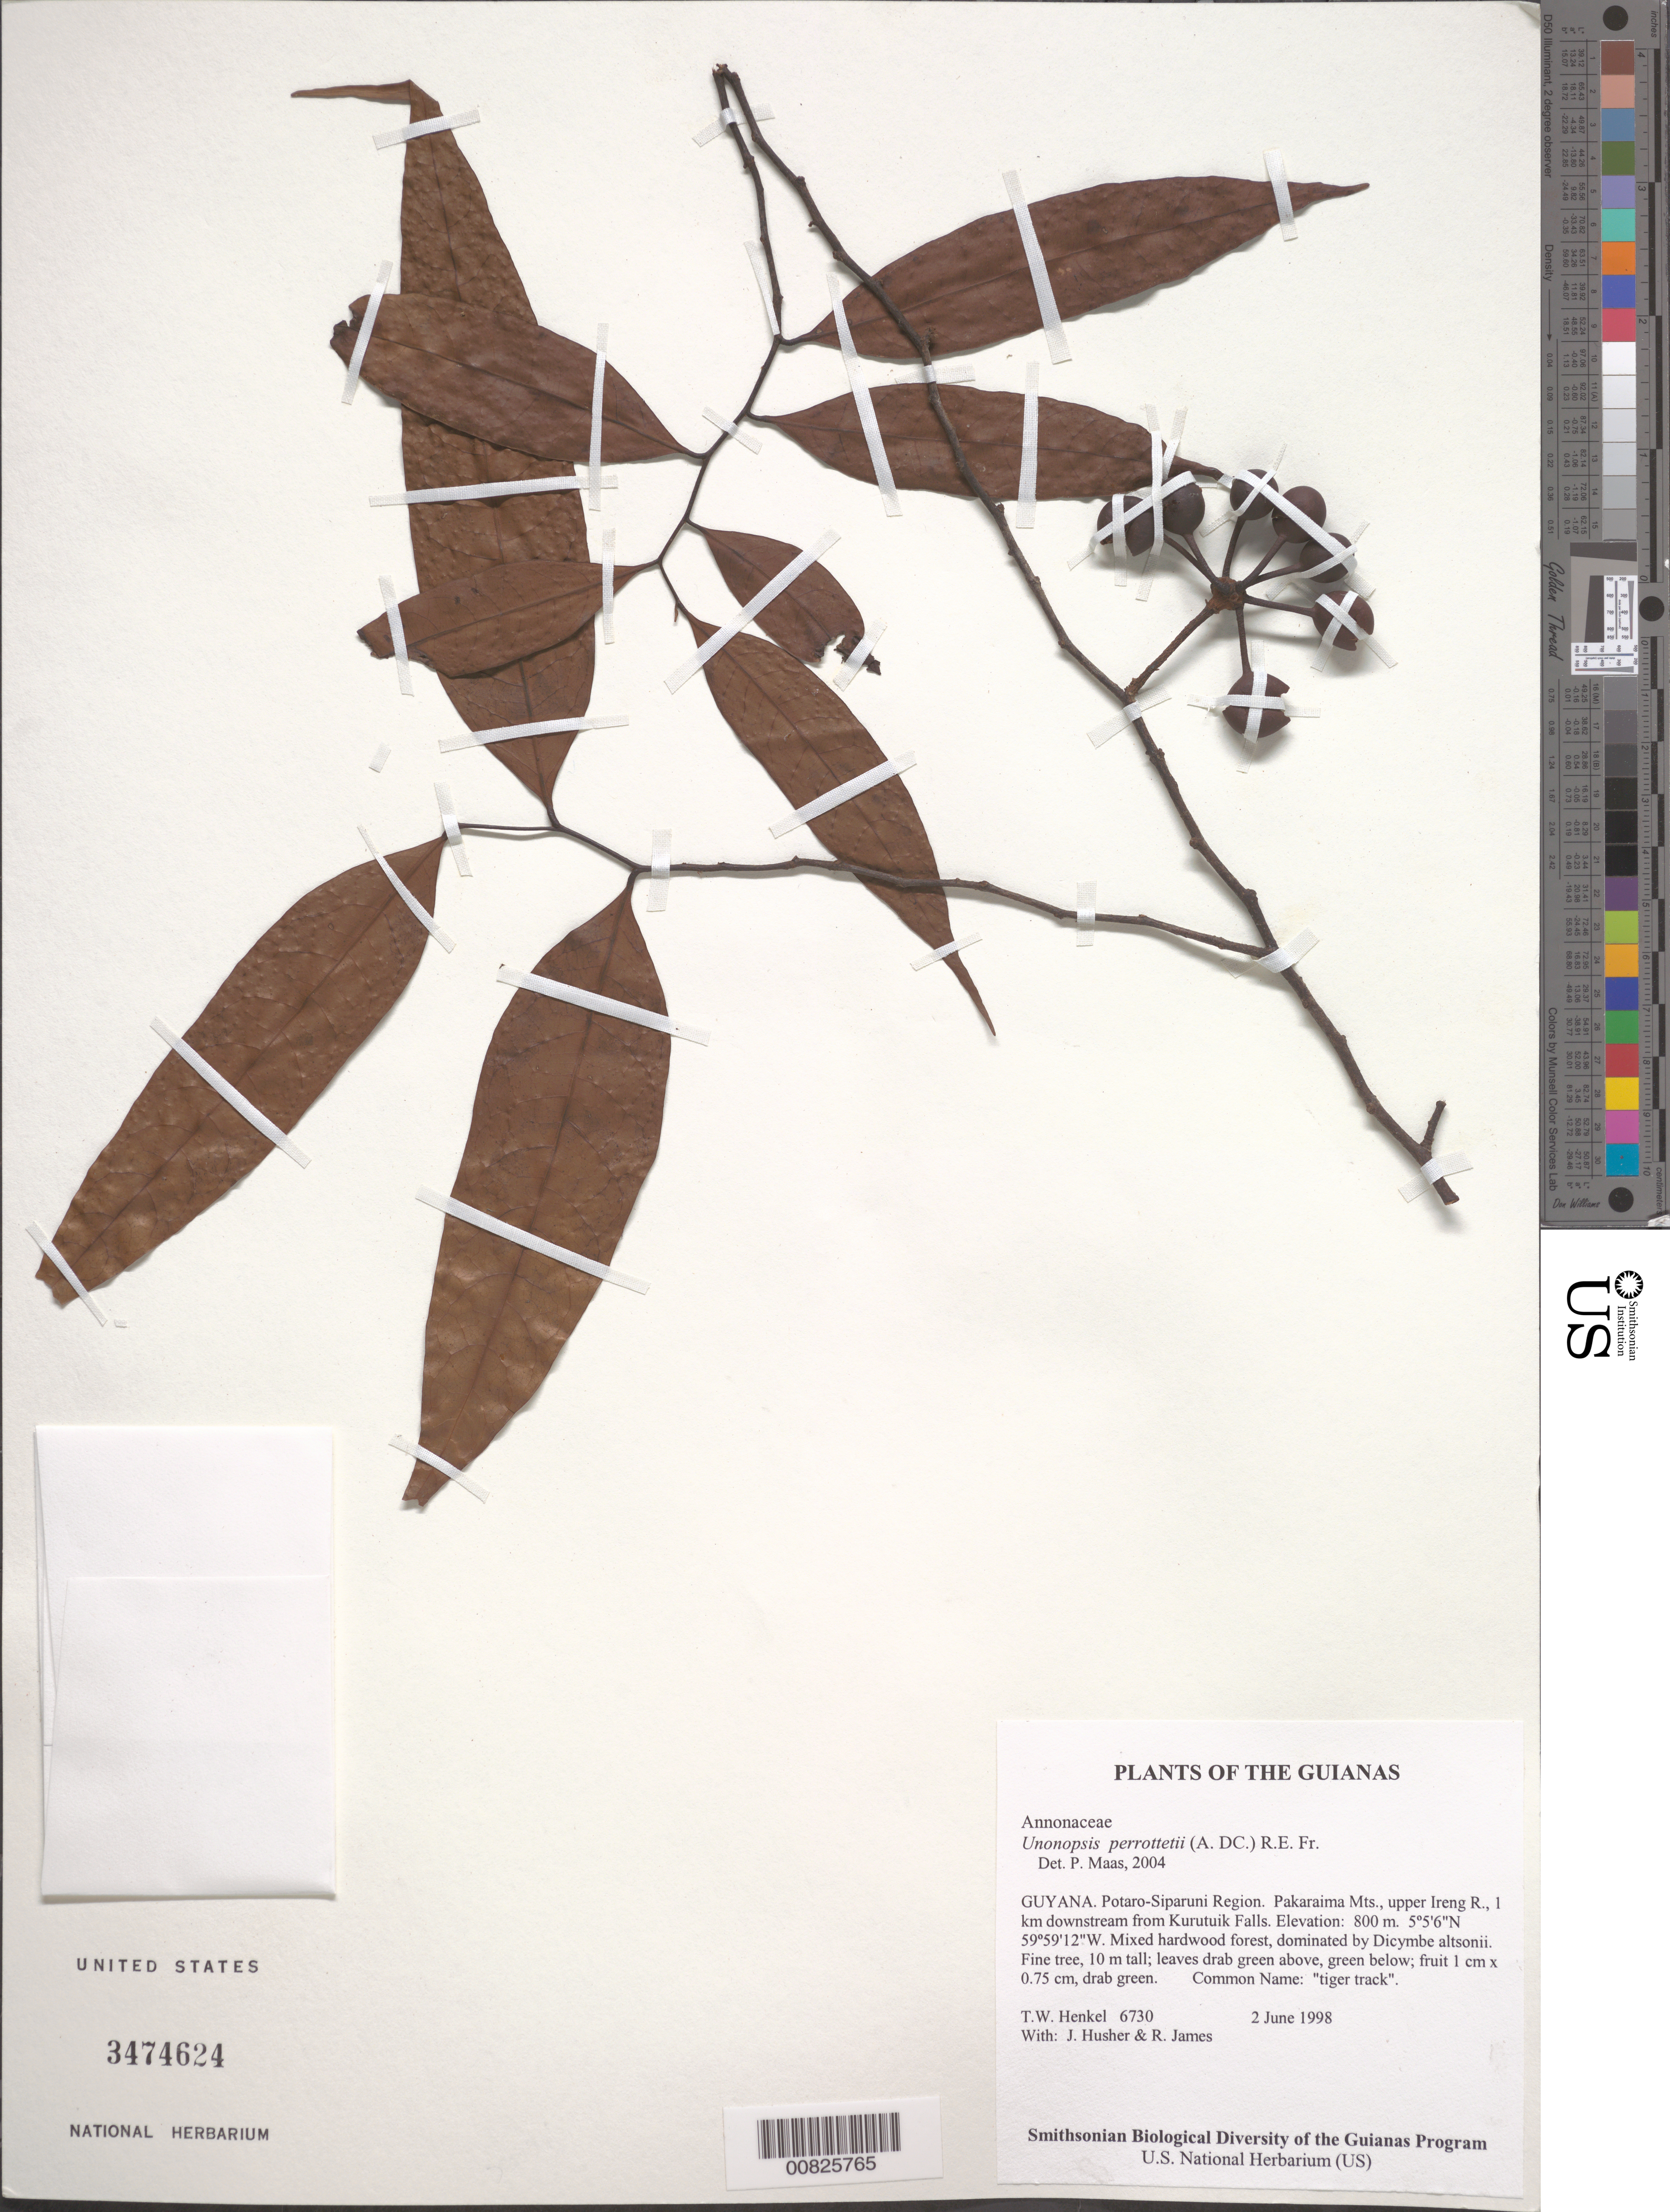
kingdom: Plantae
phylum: Tracheophyta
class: Magnoliopsida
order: Magnoliales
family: Annonaceae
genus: Unonopsis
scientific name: Unonopsis perrottetii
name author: (A. DC.) R.E. Fr.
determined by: Maas, Paul J. M.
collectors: T. Henkel, J. Husher & R. James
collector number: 6730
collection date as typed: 2 June 1998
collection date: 1998-06-02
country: Guyana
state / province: Potaro-Siparuni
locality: Pakaraima Mts., upper Ireng R., 1 km downstream from Kurutuik Falls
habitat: Mixed hardwood forest, dominated by Dicymbe altsonii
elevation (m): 800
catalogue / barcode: US 3474624